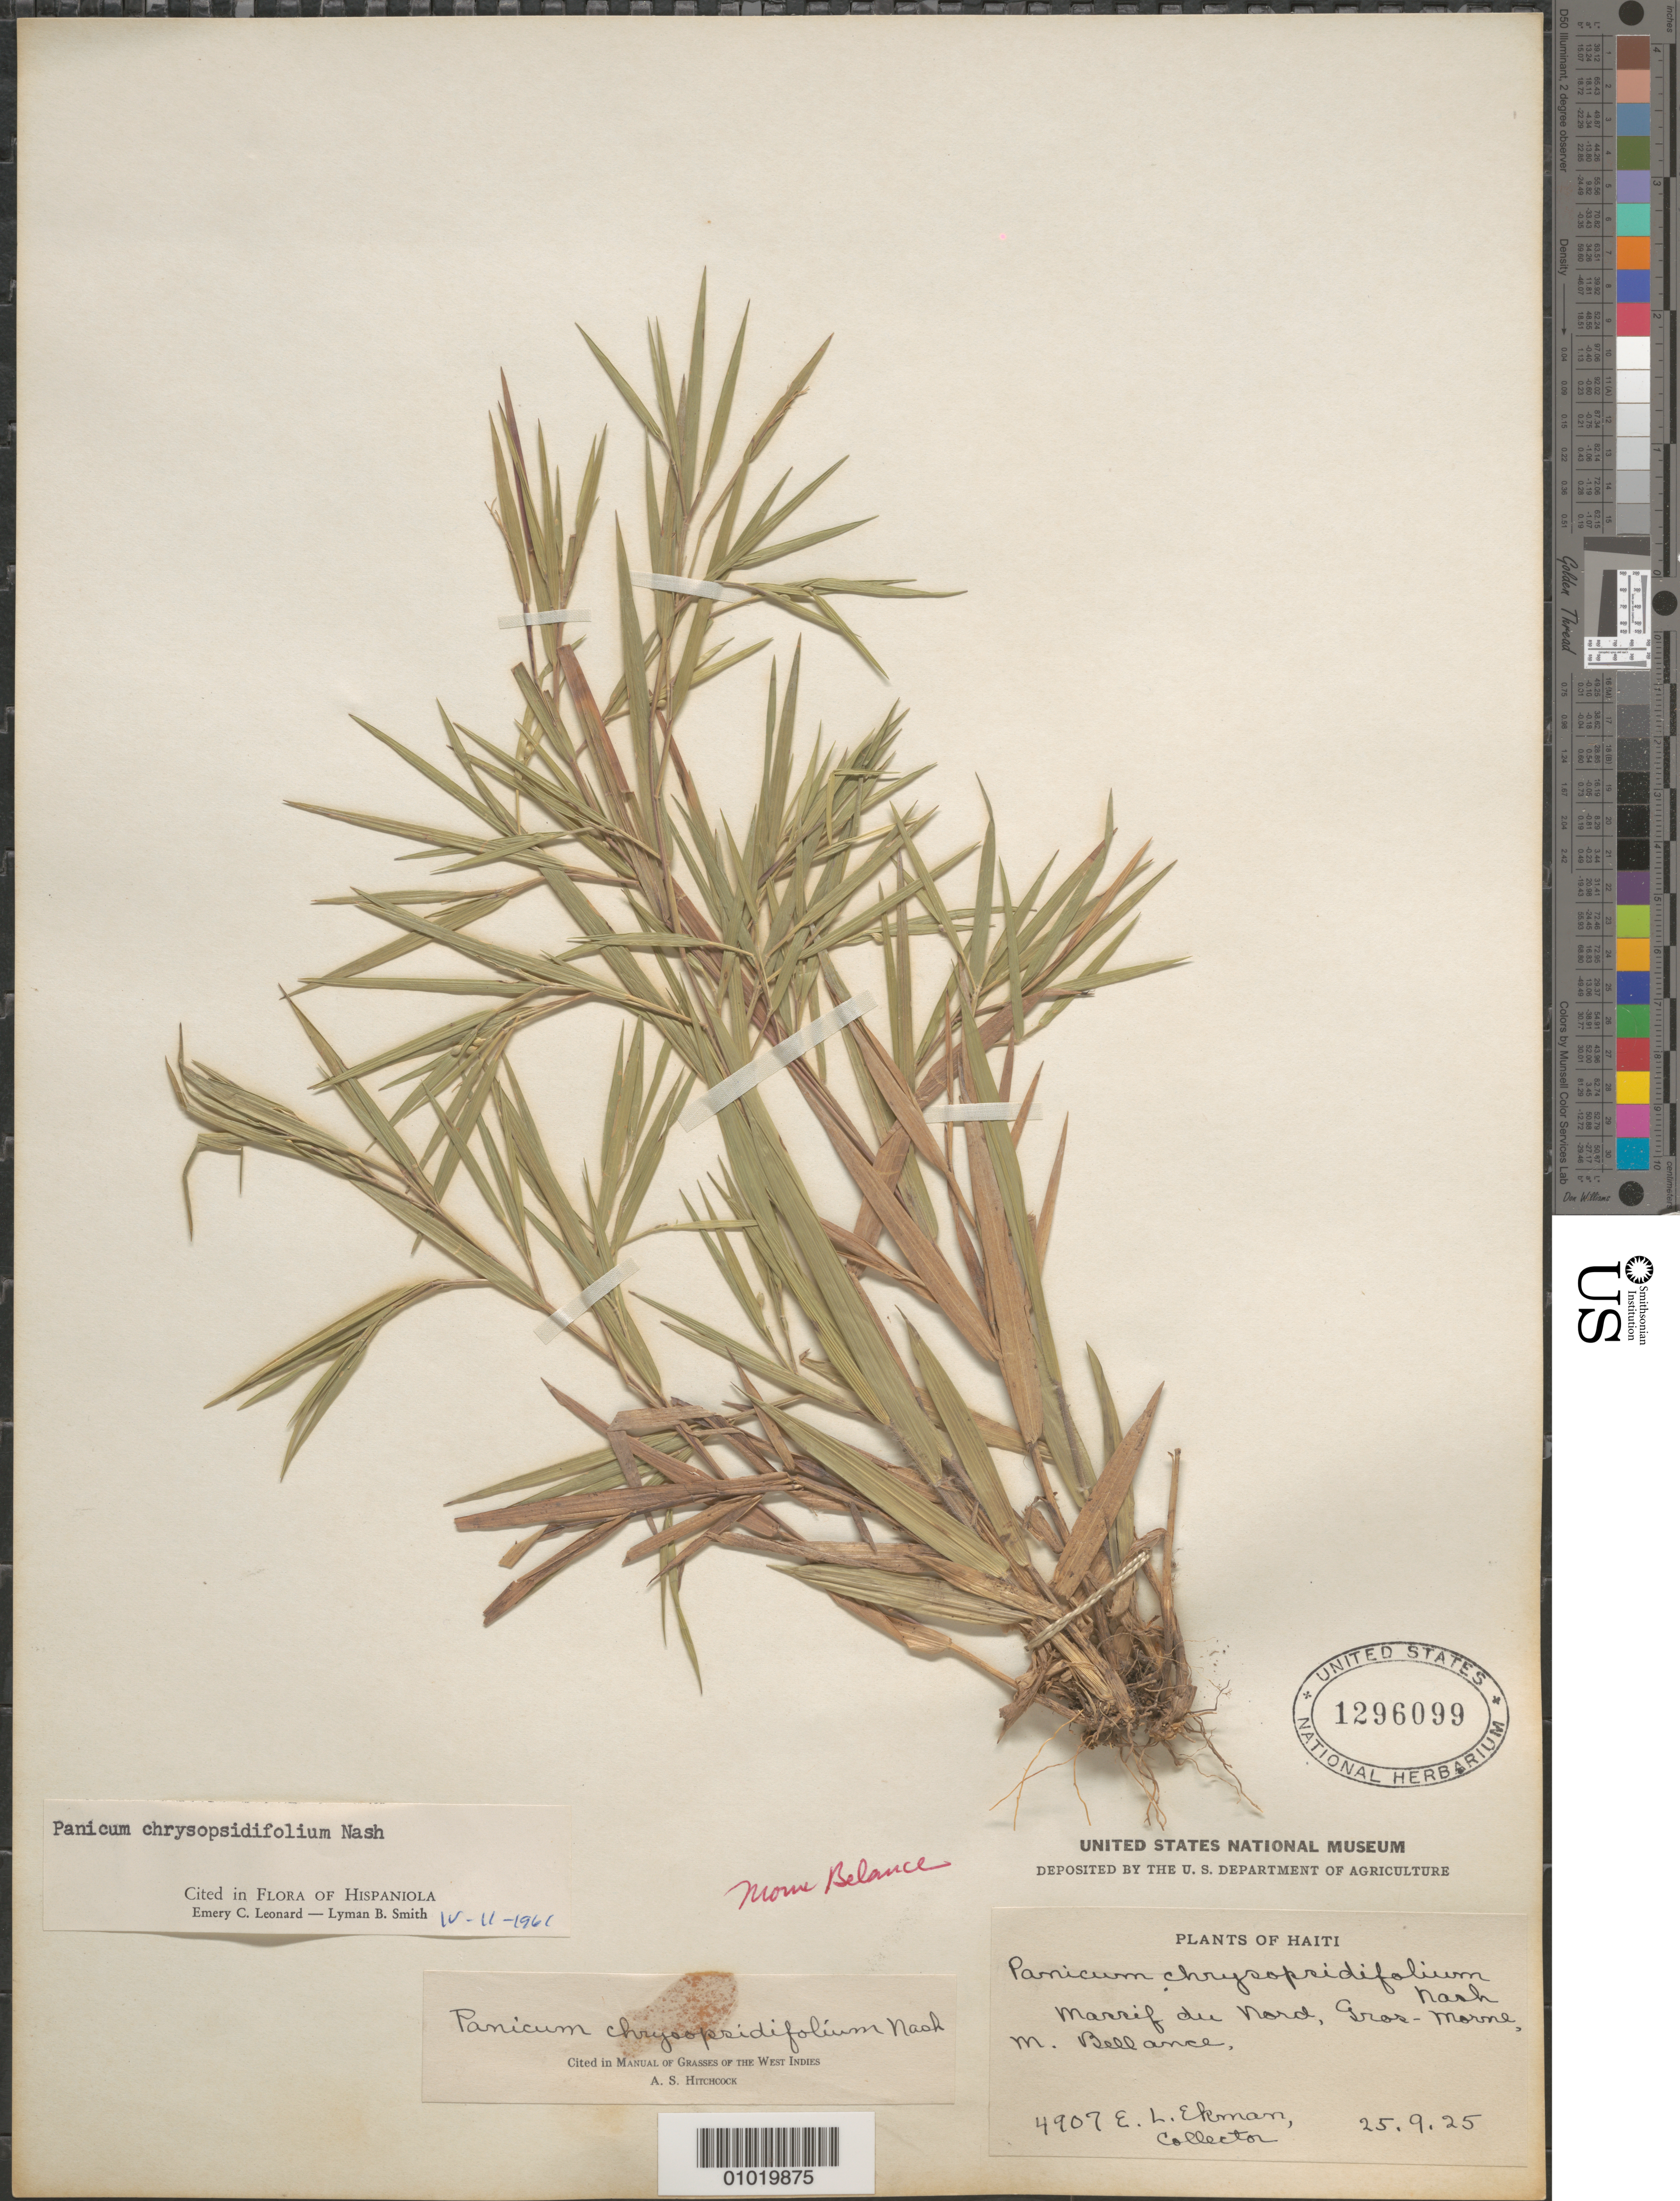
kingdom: Plantae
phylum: Tracheophyta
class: Liliopsida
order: Poales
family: Poaceae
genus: Panicum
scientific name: Panicum chrysopsidifolium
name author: Nash ex Small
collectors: E. L. Ekman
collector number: H 4907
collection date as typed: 25 Sep 1925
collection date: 1925-09-25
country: Haiti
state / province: Nord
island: Hispaniola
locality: Massif de Nord, Gros-Morne. M. Bellance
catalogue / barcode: US 1296099